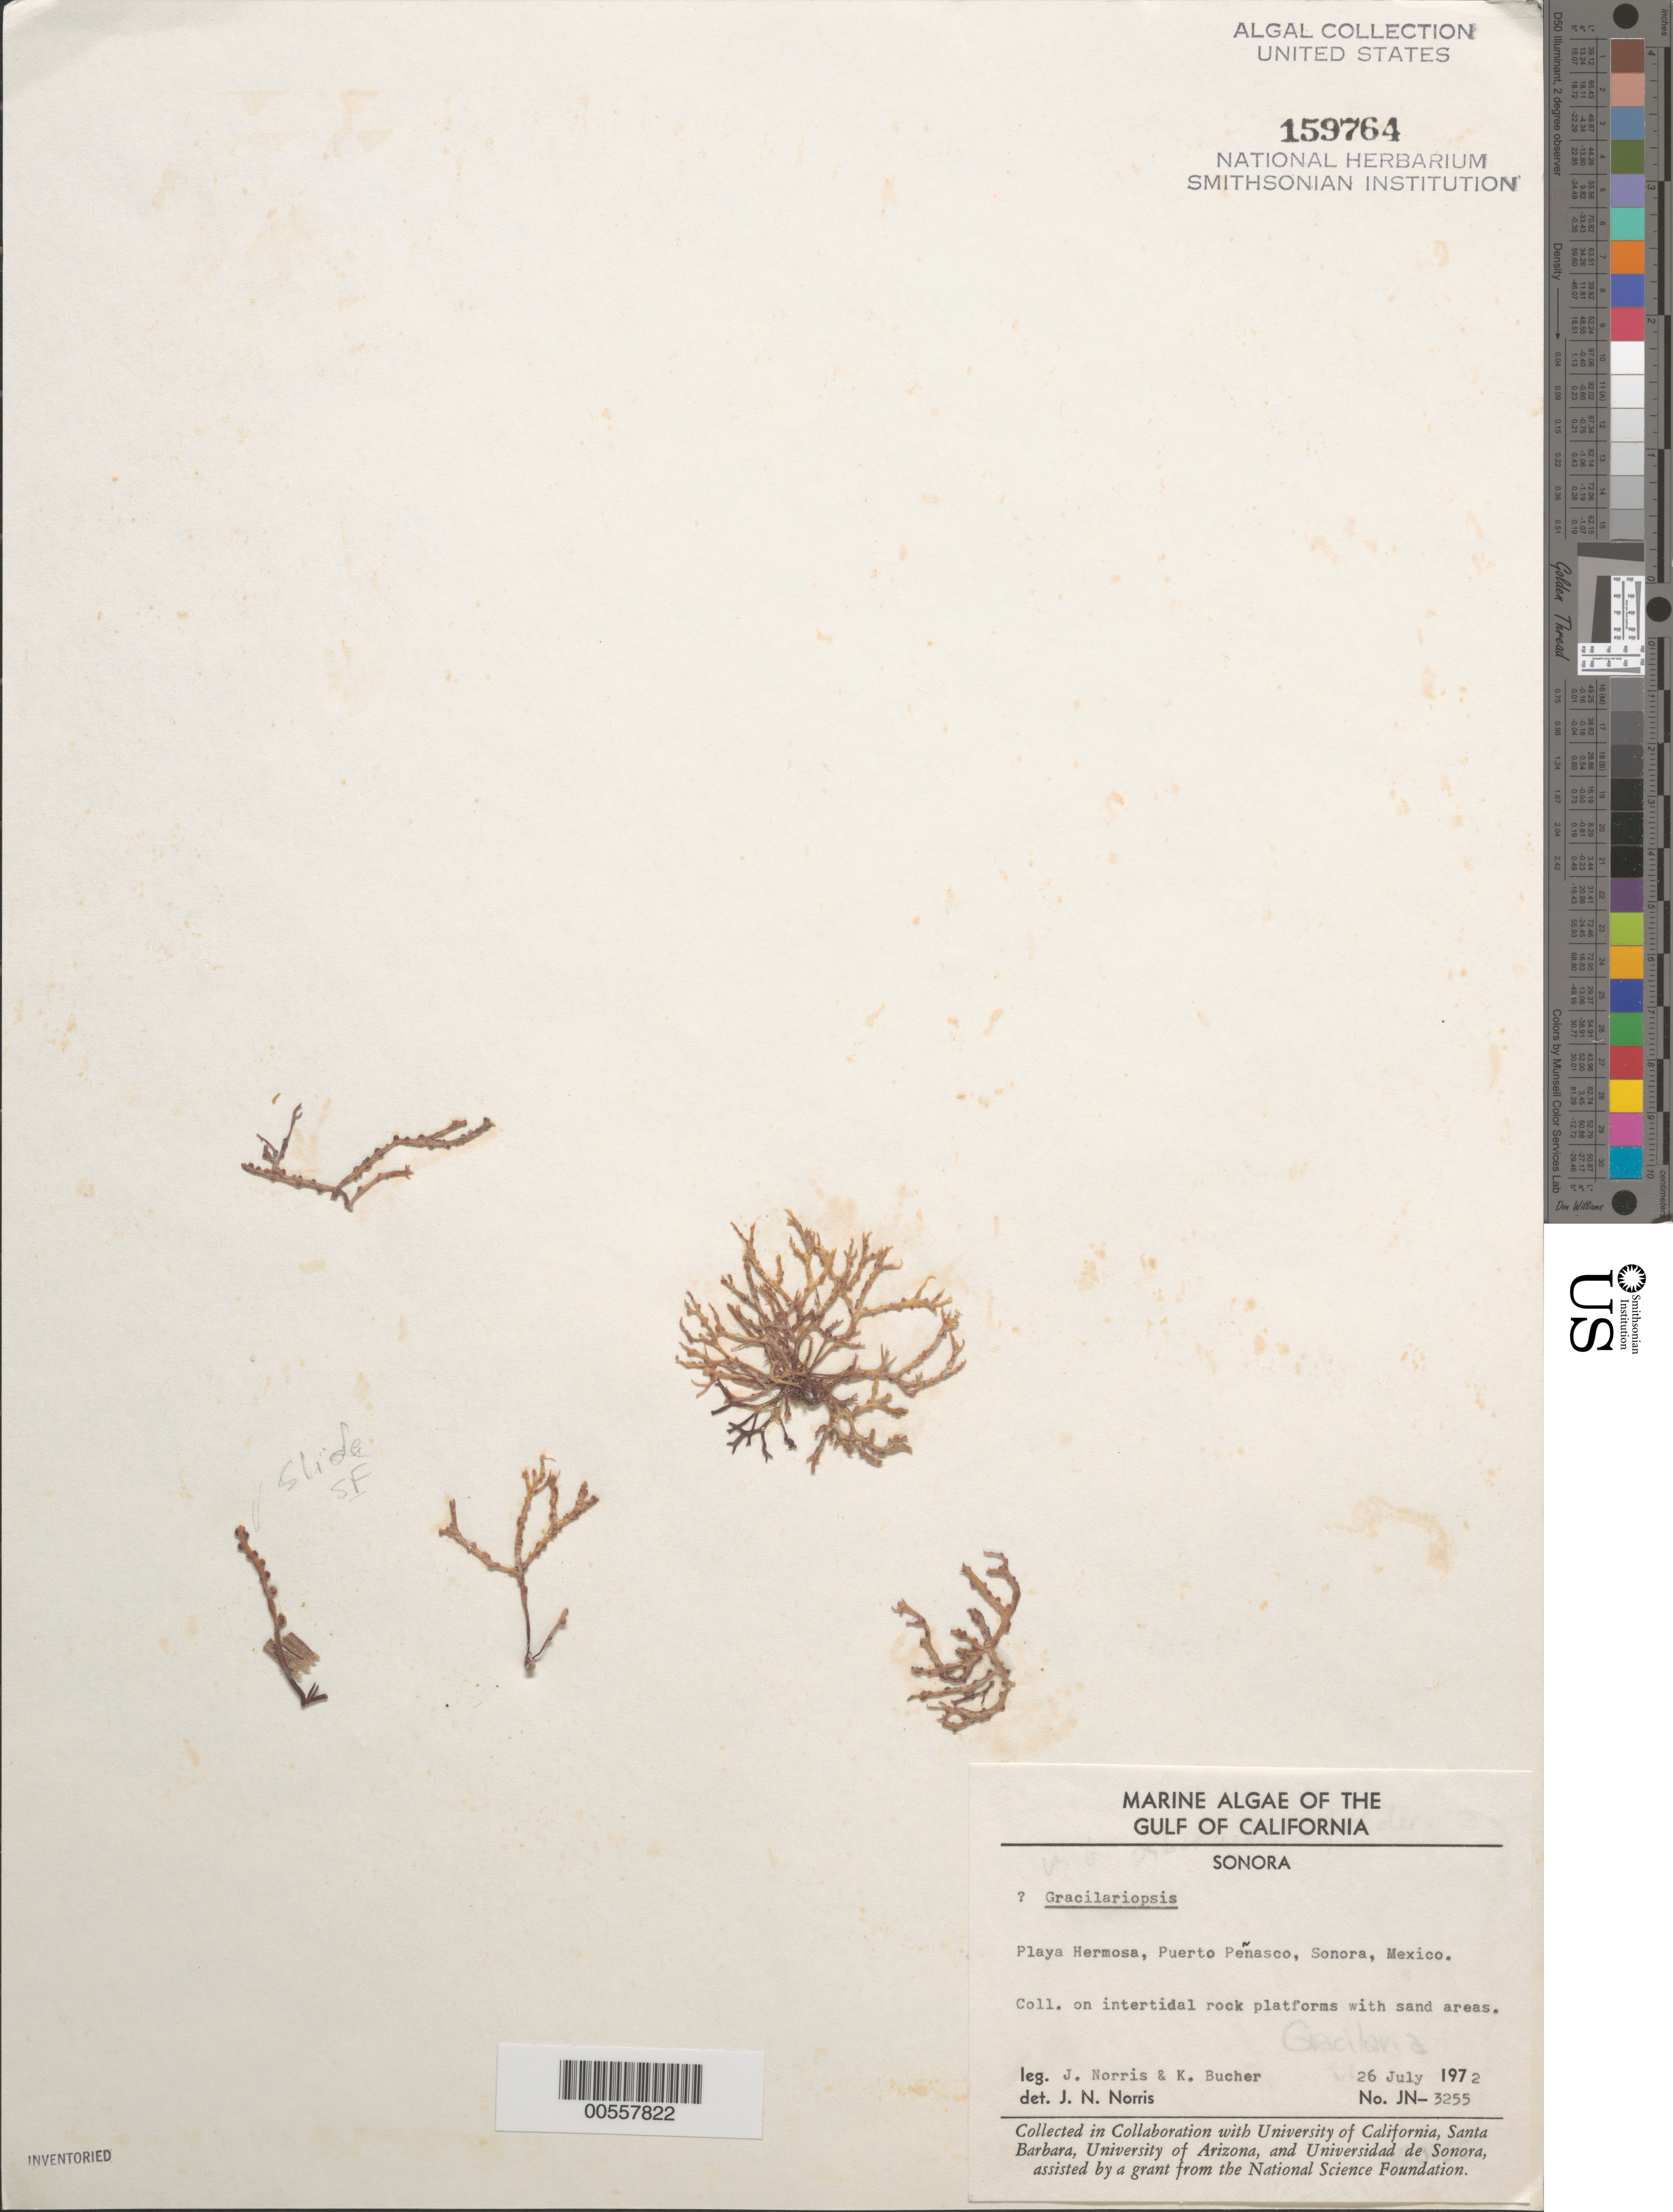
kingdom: Plantae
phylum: Rhodophyta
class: Florideophyceae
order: Gracilariales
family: Gracilariaceae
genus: Gracilariopsis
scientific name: Gracilariopsis sp.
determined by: Norris, James N.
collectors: J. N. Norris & K. E. Bucher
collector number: JN-3255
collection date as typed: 26 Jul 1972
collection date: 1972-07-26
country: Mexico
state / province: Sonora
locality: Playa Hermosa, Puerto Penasco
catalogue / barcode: US 159764